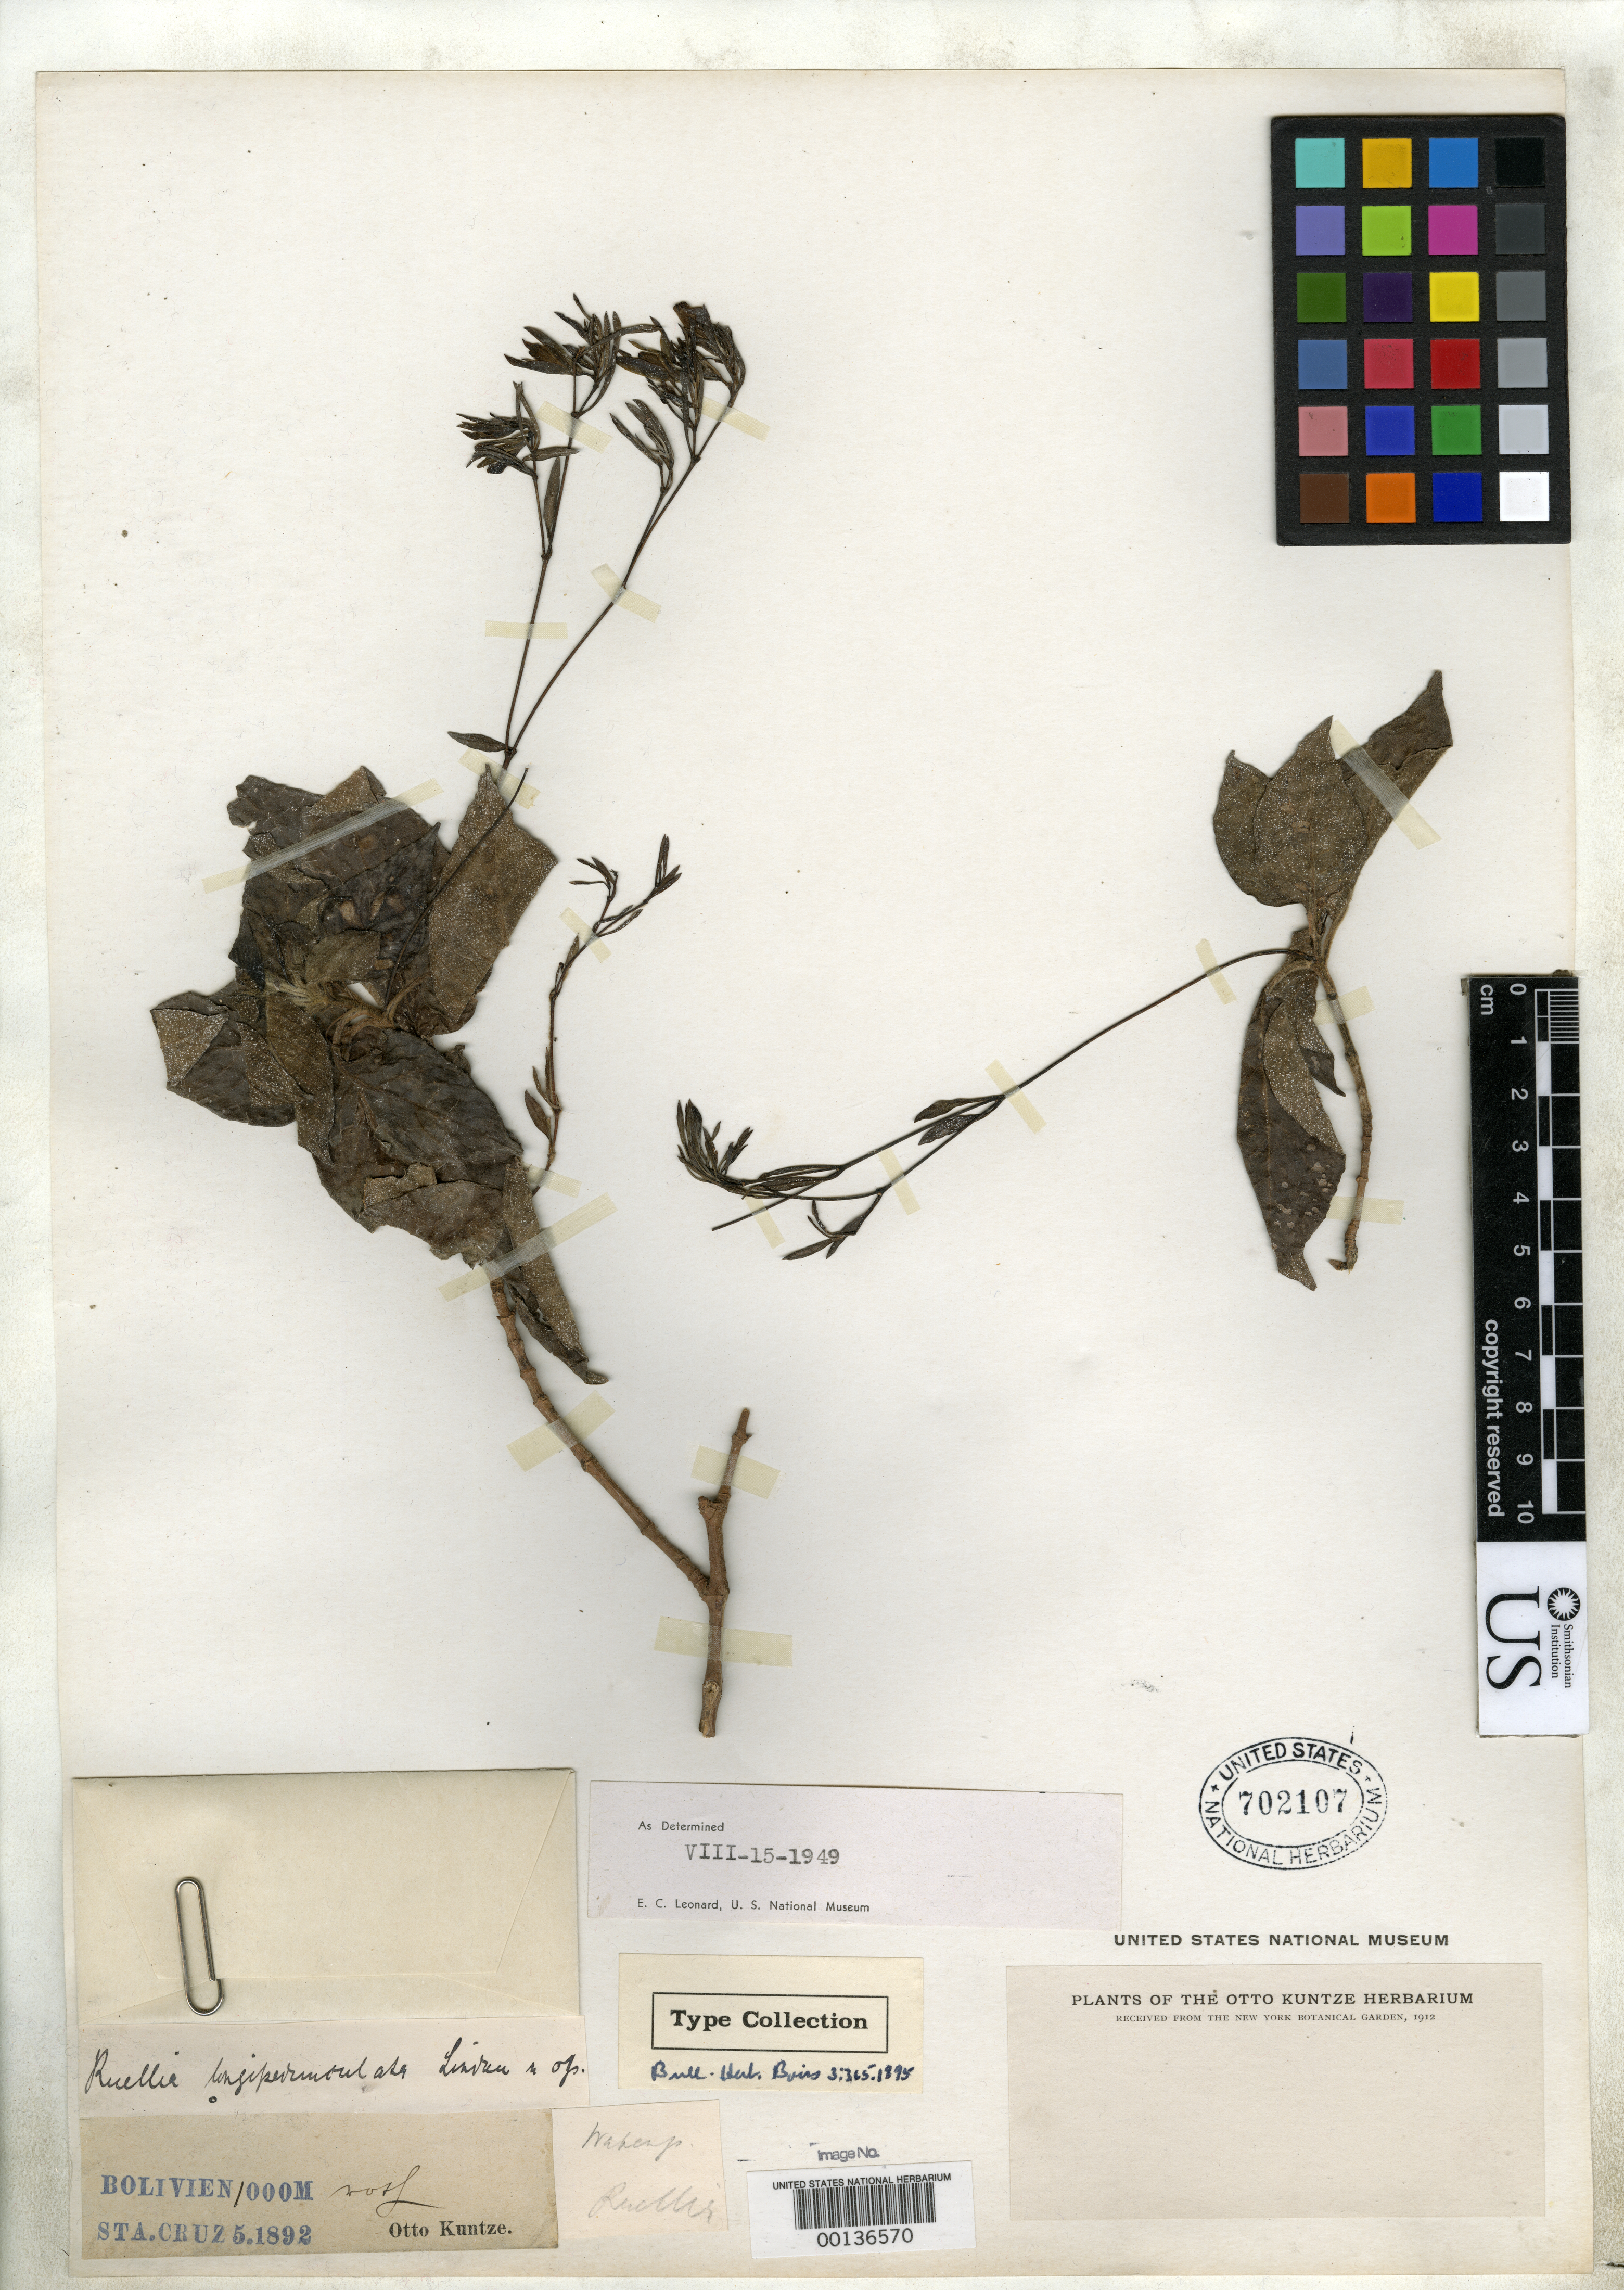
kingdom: Plantae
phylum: Tracheophyta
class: Magnoliopsida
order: Lamiales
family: Acanthaceae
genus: Ruellia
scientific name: Ruellia longipedunculata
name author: Lindau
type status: Possible Syntype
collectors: C.E.O. Kuntze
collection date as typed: May 1892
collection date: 1892-05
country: Bolivia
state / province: Santa Cruz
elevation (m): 1000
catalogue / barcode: US 702107